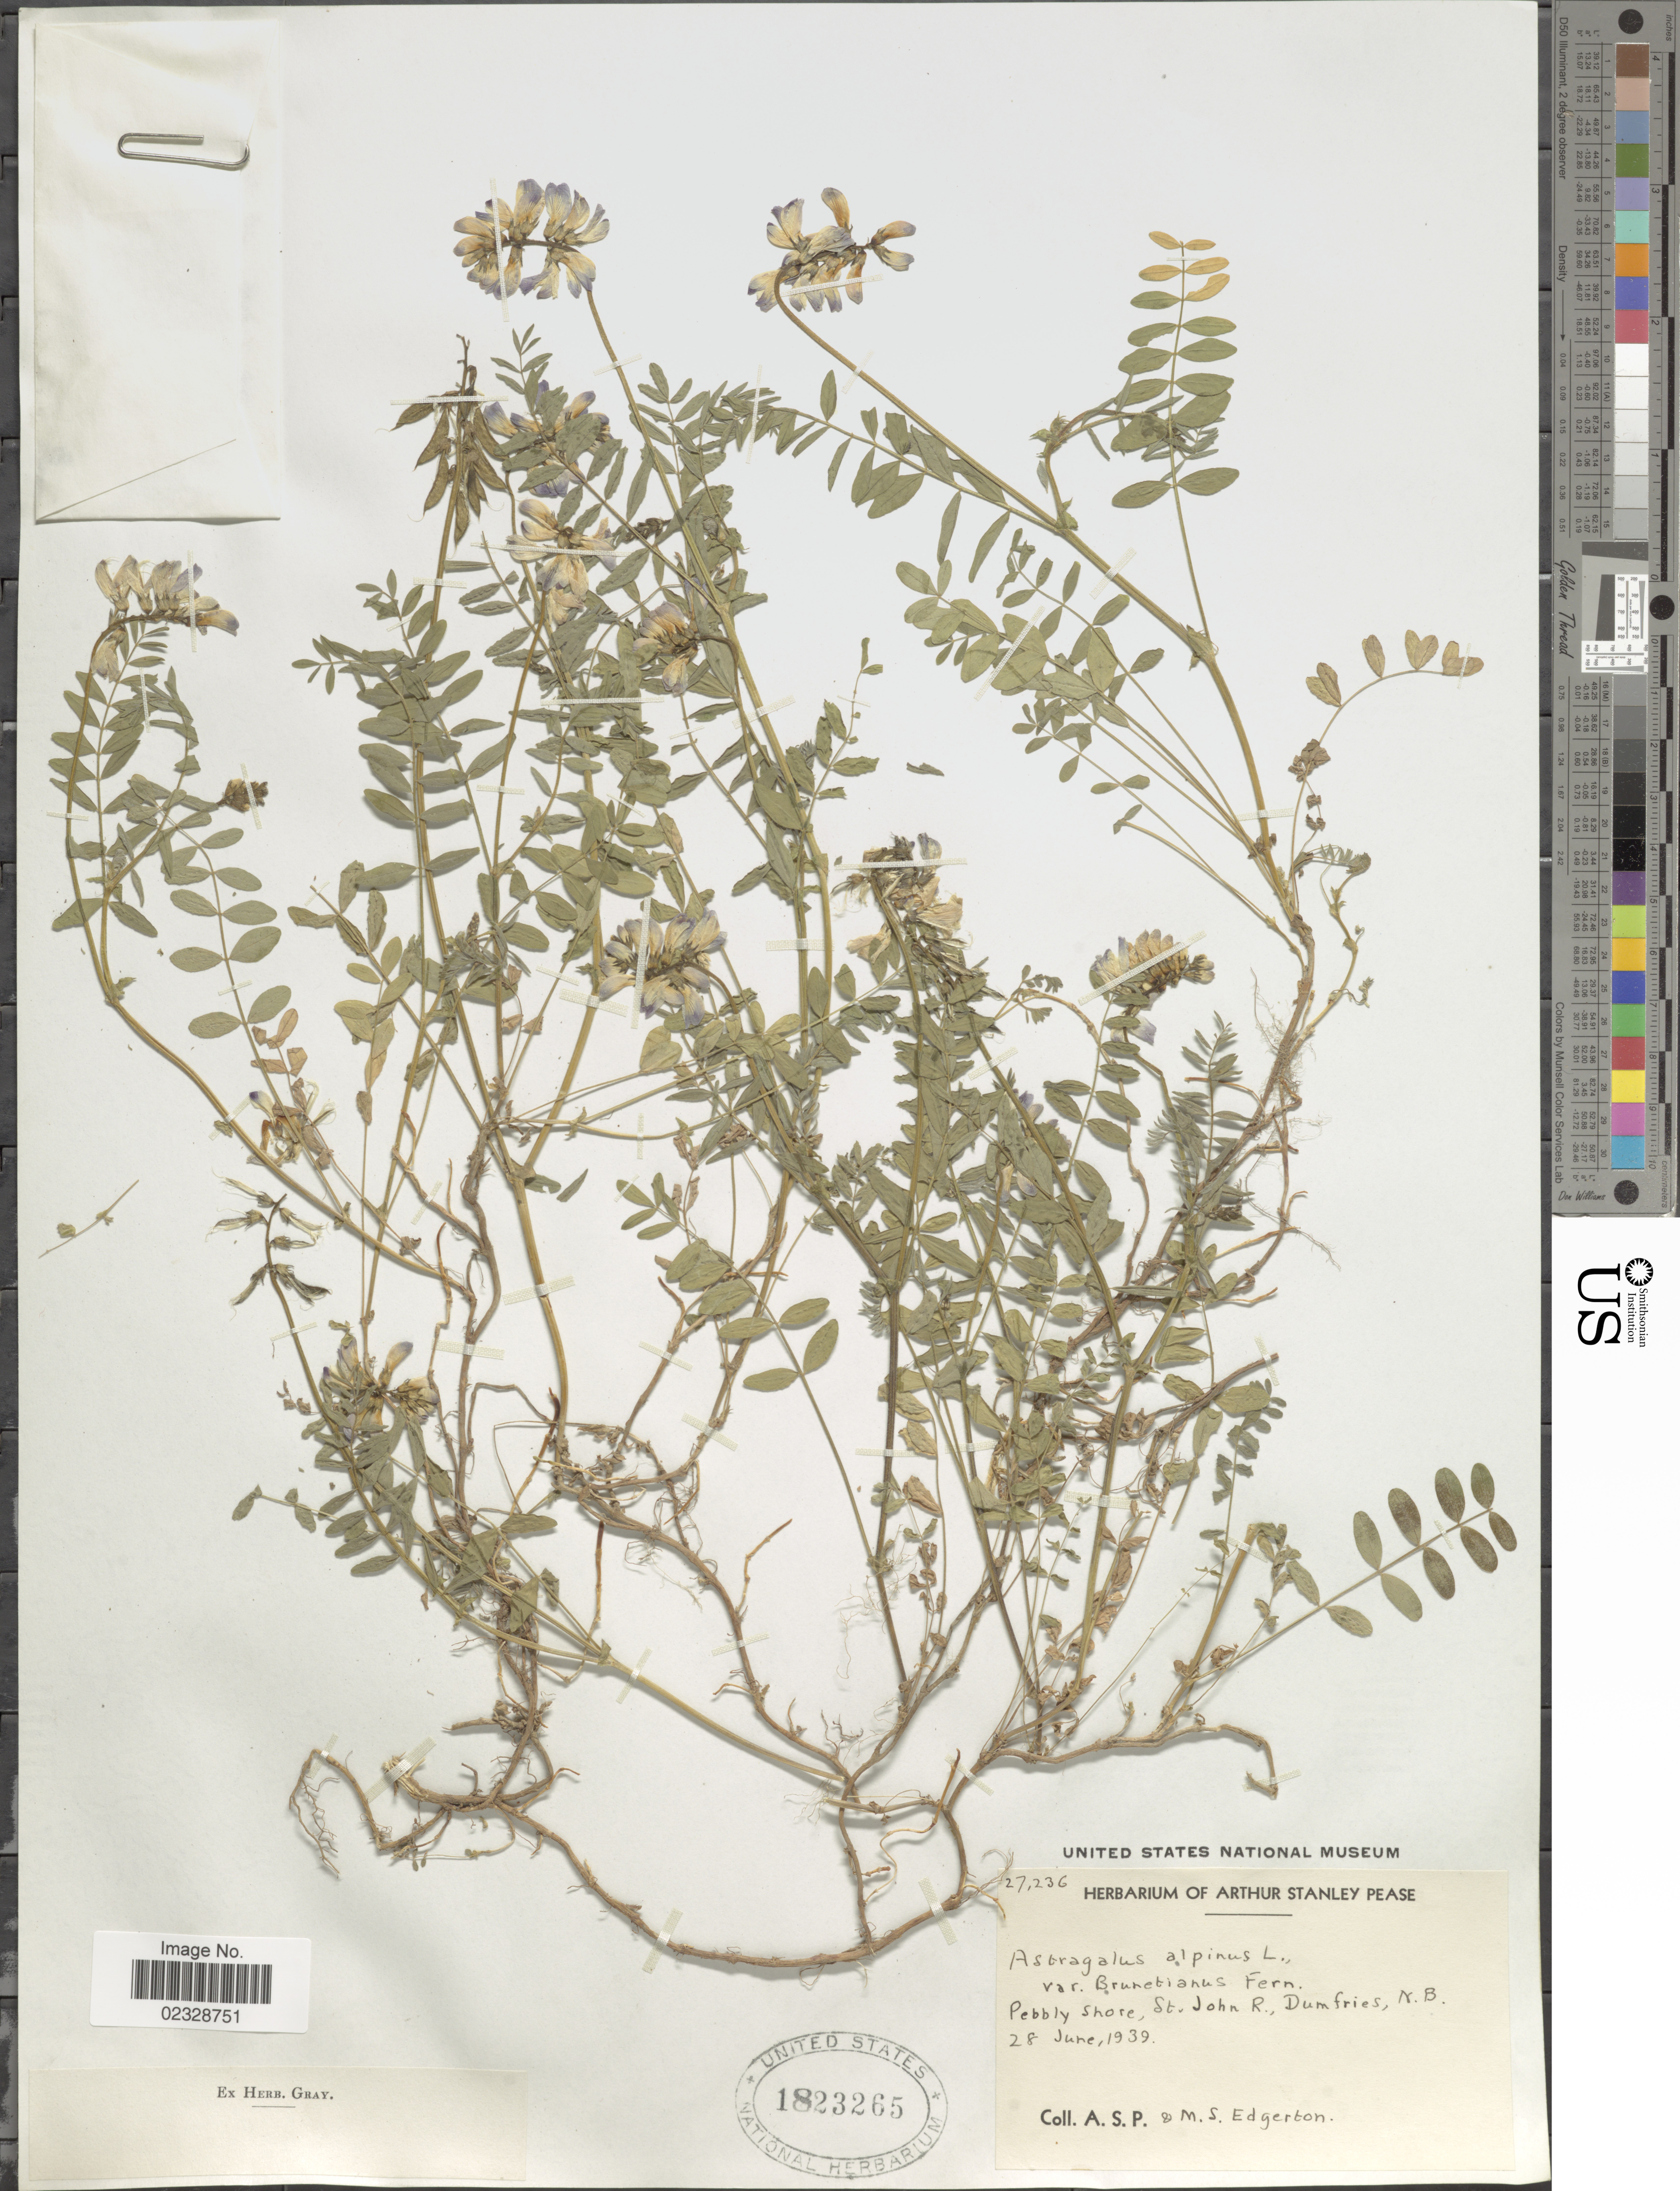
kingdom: Plantae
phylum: Tracheophyta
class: Magnoliopsida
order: Fabales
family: Fabaceae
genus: Astragalus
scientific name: Astragalus alpinus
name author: L.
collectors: A. S. Pease & M. Edgerton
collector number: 27236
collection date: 1939-06-28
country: Canada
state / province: New Brunswick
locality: Pebbly Shore, St. John R., Dumfries, N.B.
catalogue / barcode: US 1823265